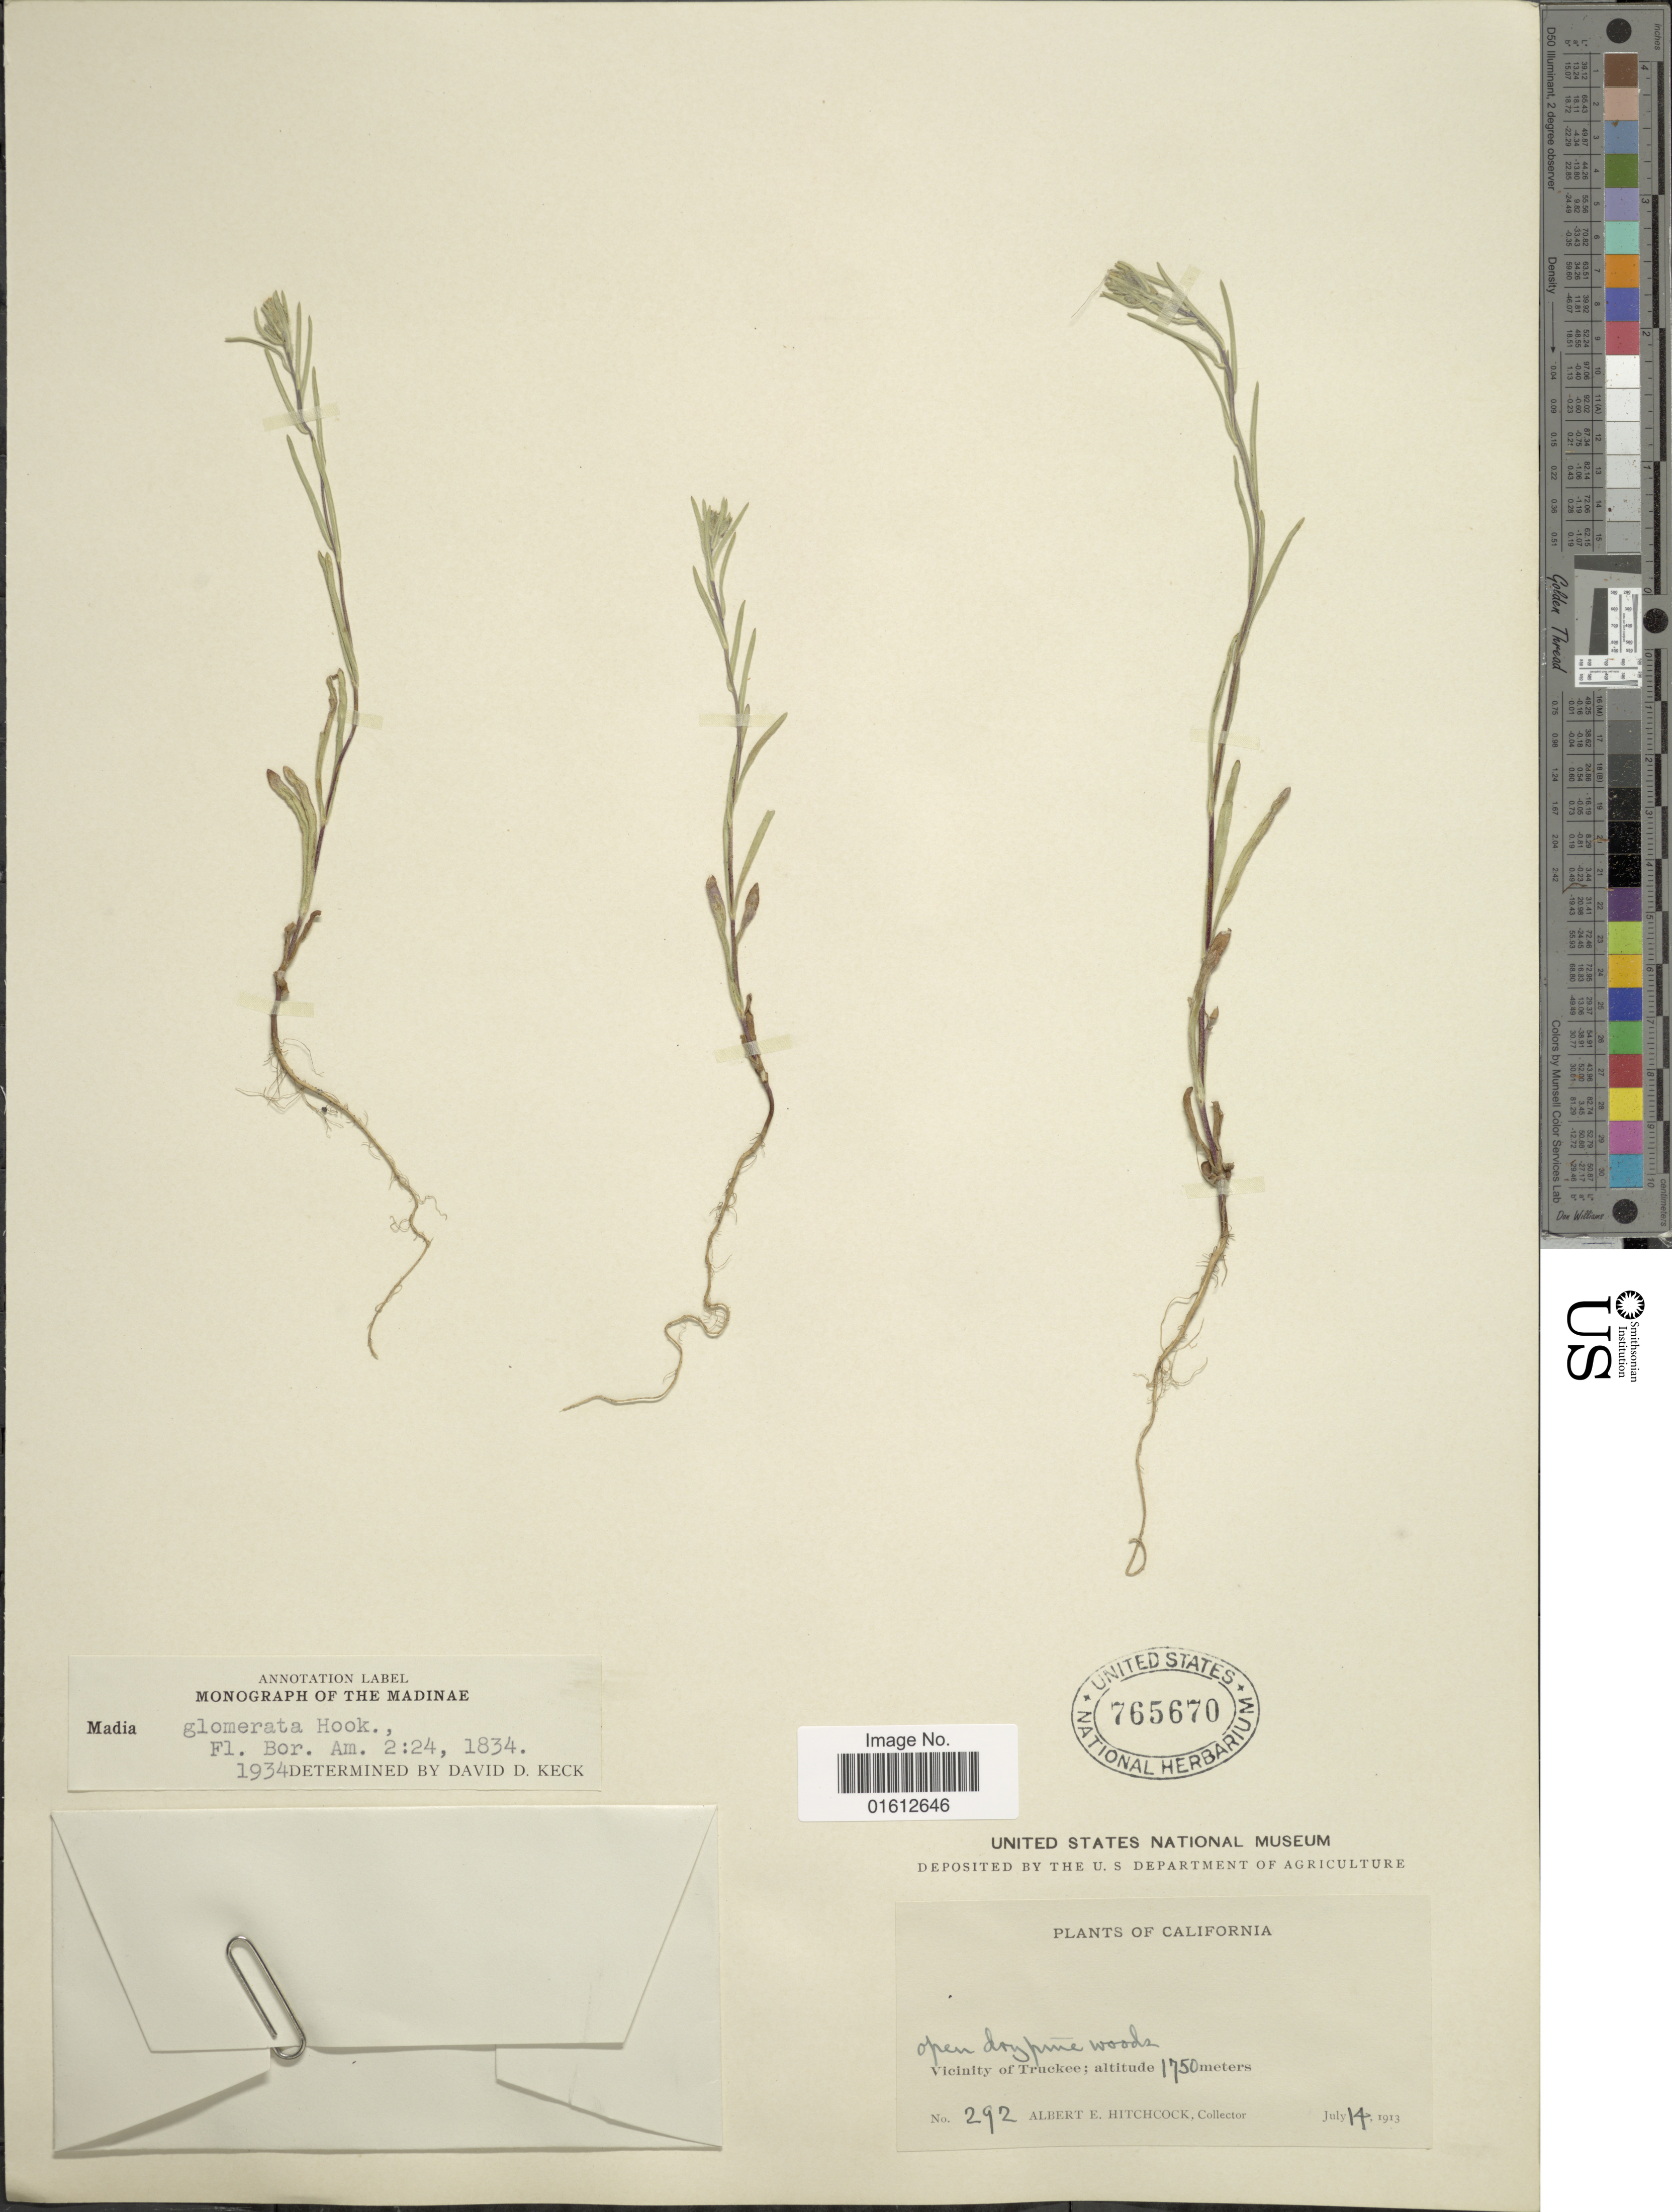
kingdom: Plantae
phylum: Tracheophyta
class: Magnoliopsida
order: Asterales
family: Asteraceae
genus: Madia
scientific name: Madia glomerata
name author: Hook.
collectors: A. Hitchcock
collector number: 292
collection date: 1913-07-14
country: United States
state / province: California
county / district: Nevada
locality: Vicinity of Truckee.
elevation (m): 1750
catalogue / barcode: US 765670